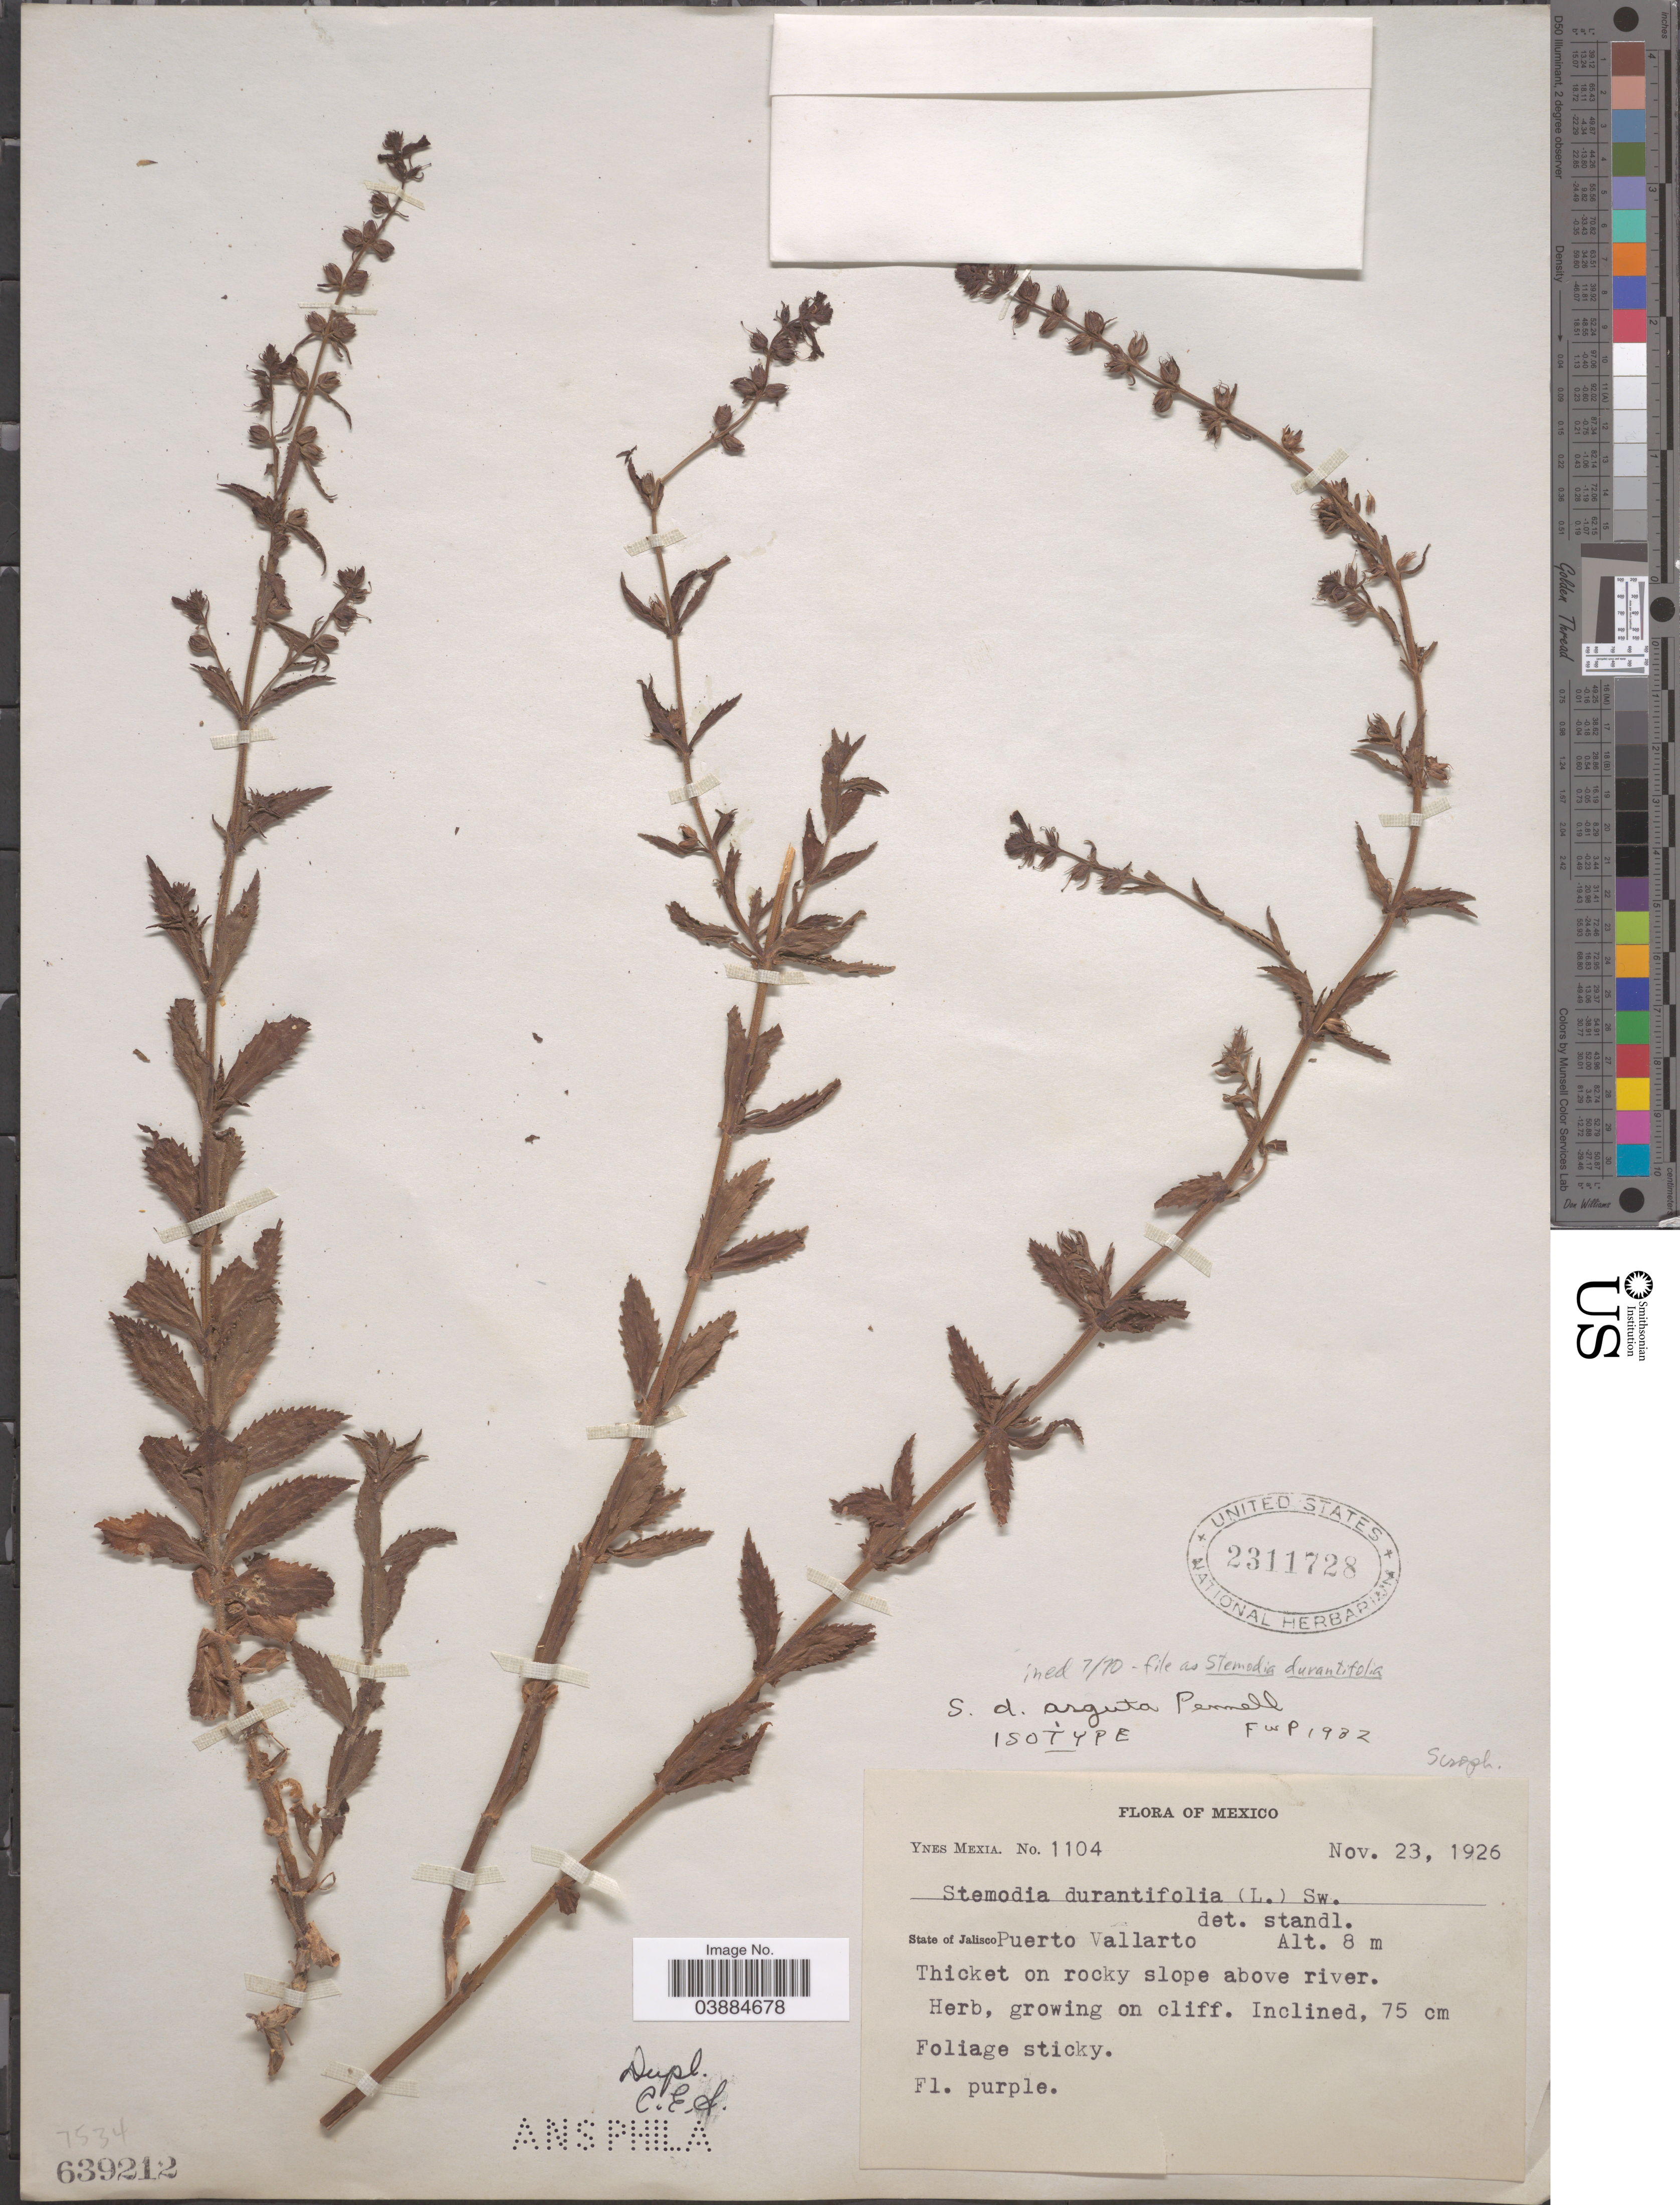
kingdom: Plantae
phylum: Tracheophyta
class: Magnoliopsida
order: Lamiales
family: Plantaginaceae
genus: Stemodia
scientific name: Stemodia durantifolia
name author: (L.) Sw.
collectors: Y. Mexia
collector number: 1104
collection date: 1926-11-23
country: Mexico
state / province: Jalisco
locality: Puerto Vallarto. Thicket on rocky slope above river.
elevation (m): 8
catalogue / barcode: US 2311728